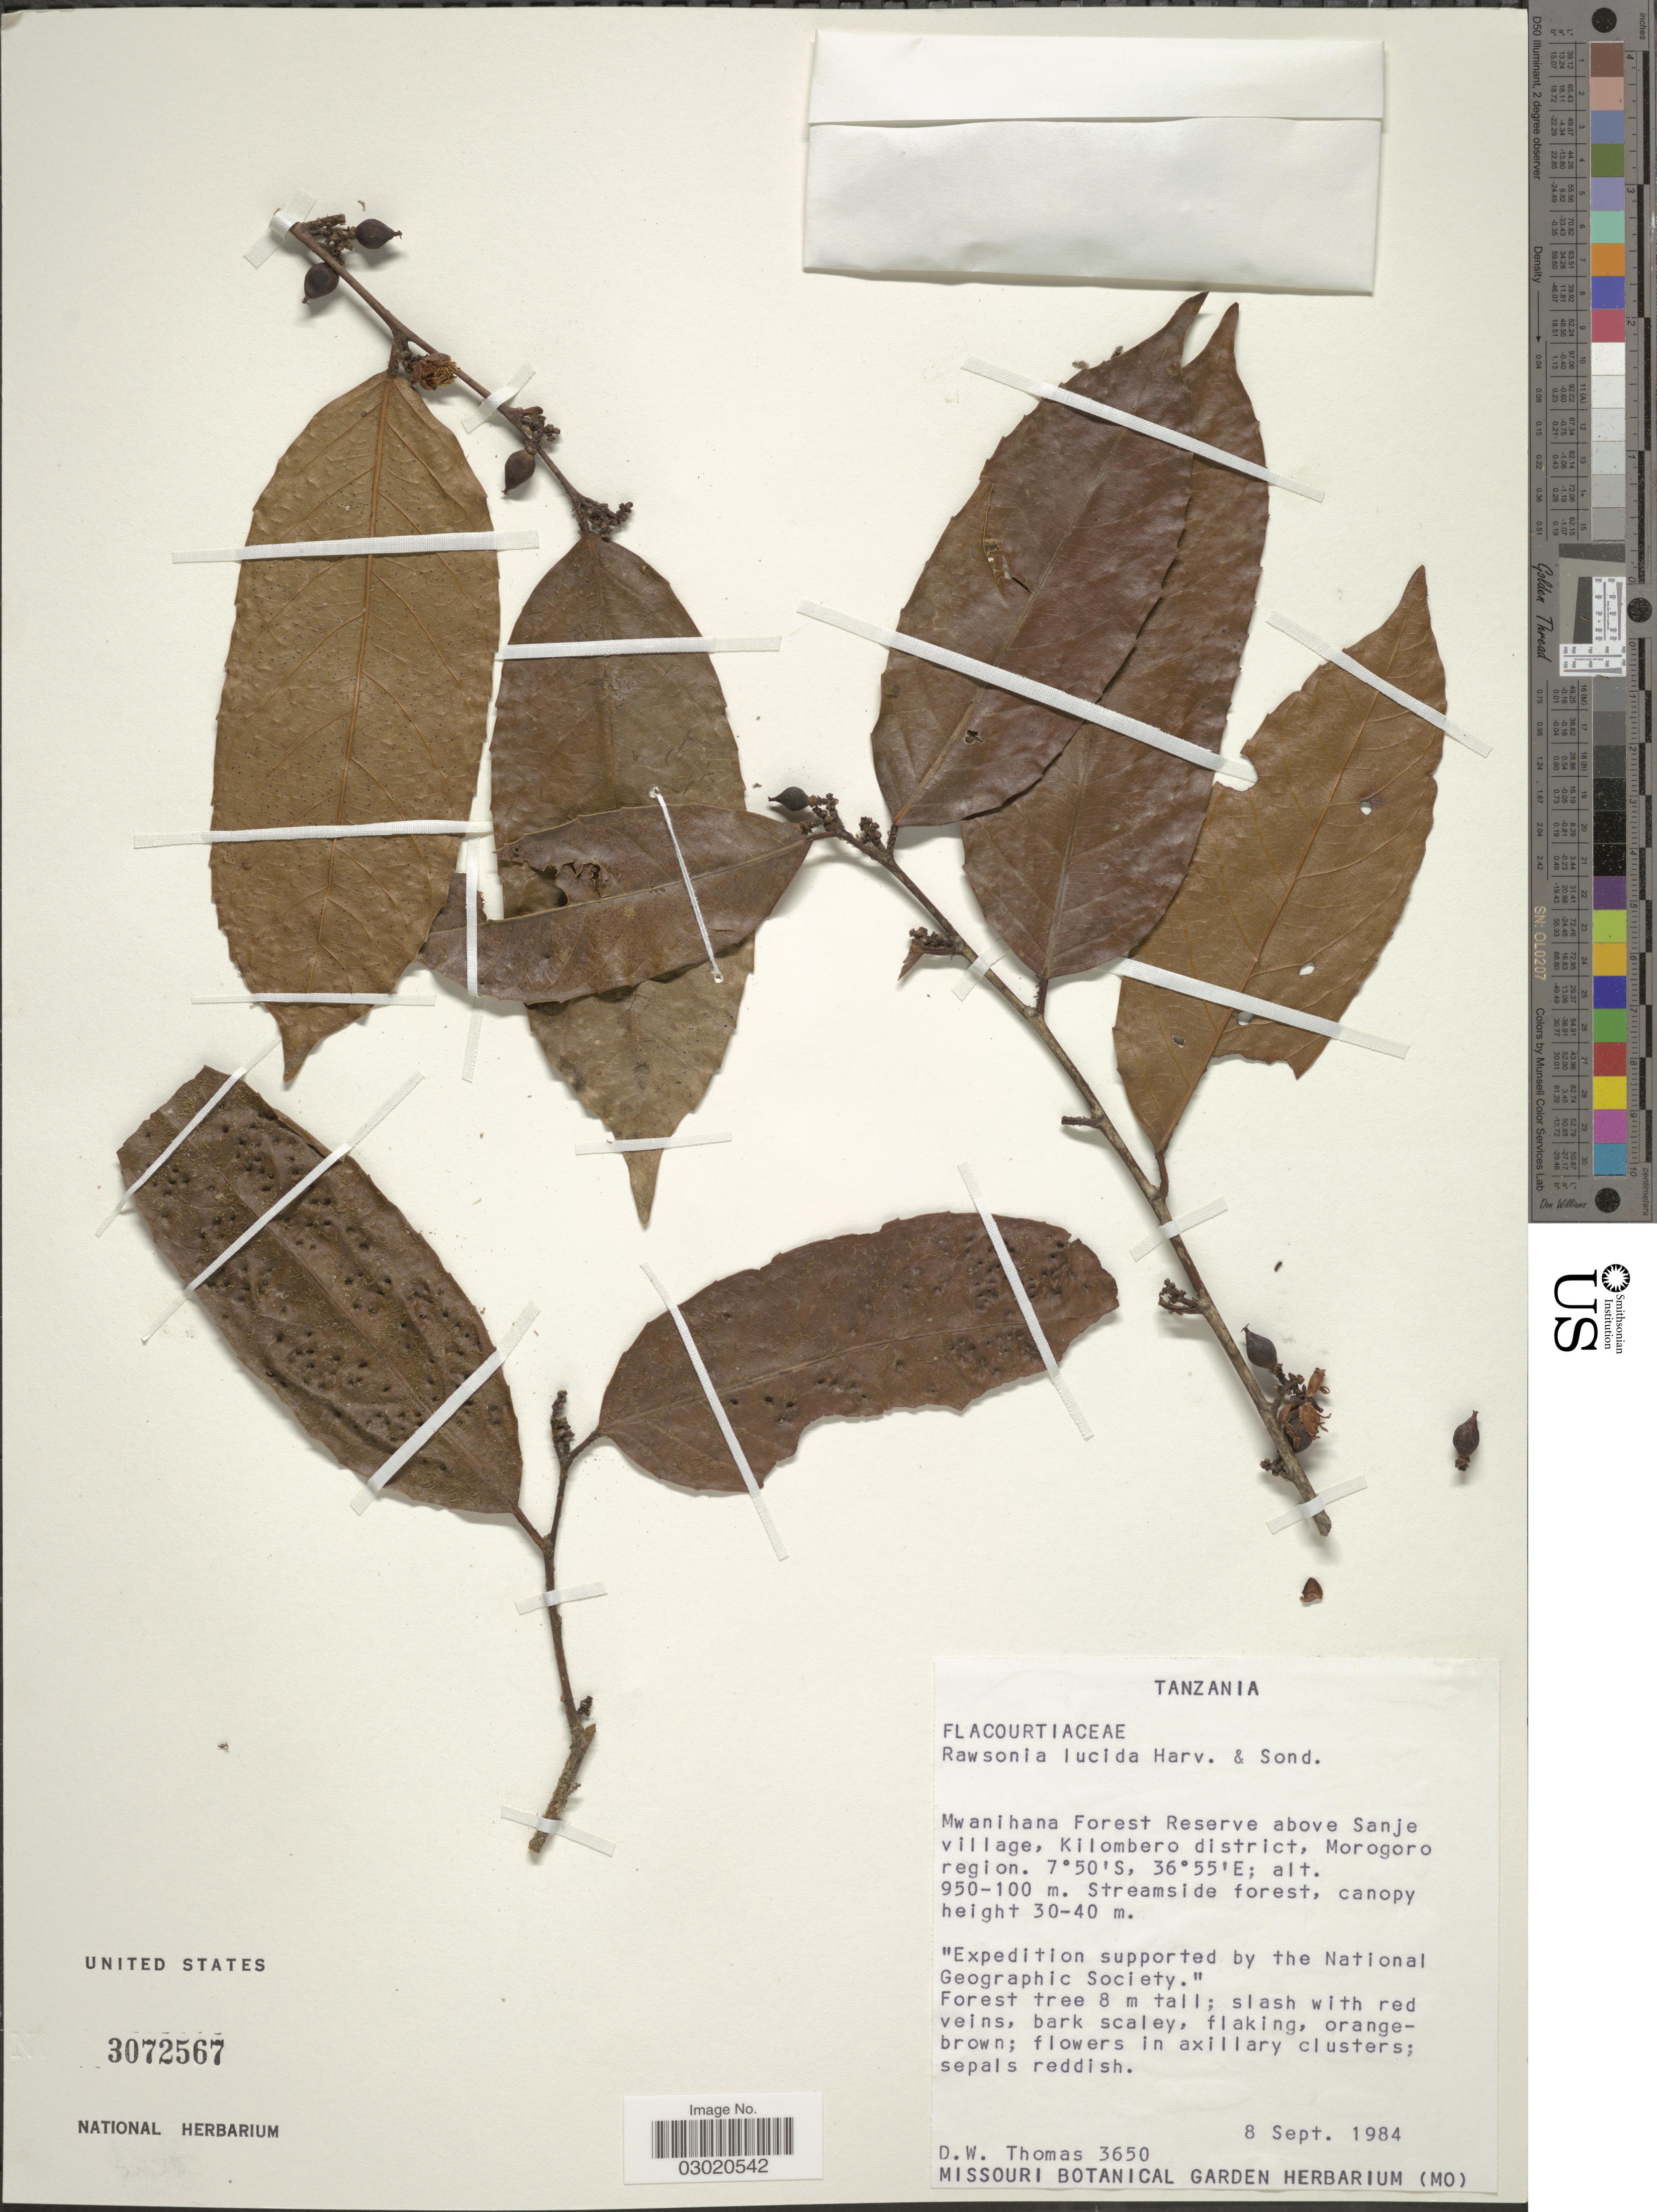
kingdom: Plantae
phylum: Tracheophyta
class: Magnoliopsida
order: Malpighiales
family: Achariaceae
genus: Rawsonia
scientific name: Rawsonia lucida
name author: Harv. & Sond.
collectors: D. W. Thomas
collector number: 3650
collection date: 1984-09-08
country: Tanzania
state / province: Morogoro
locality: Mwanihana Forest Reserve above Sanje village, Kilombero District, Morogoro region.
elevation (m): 100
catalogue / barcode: US 3072567